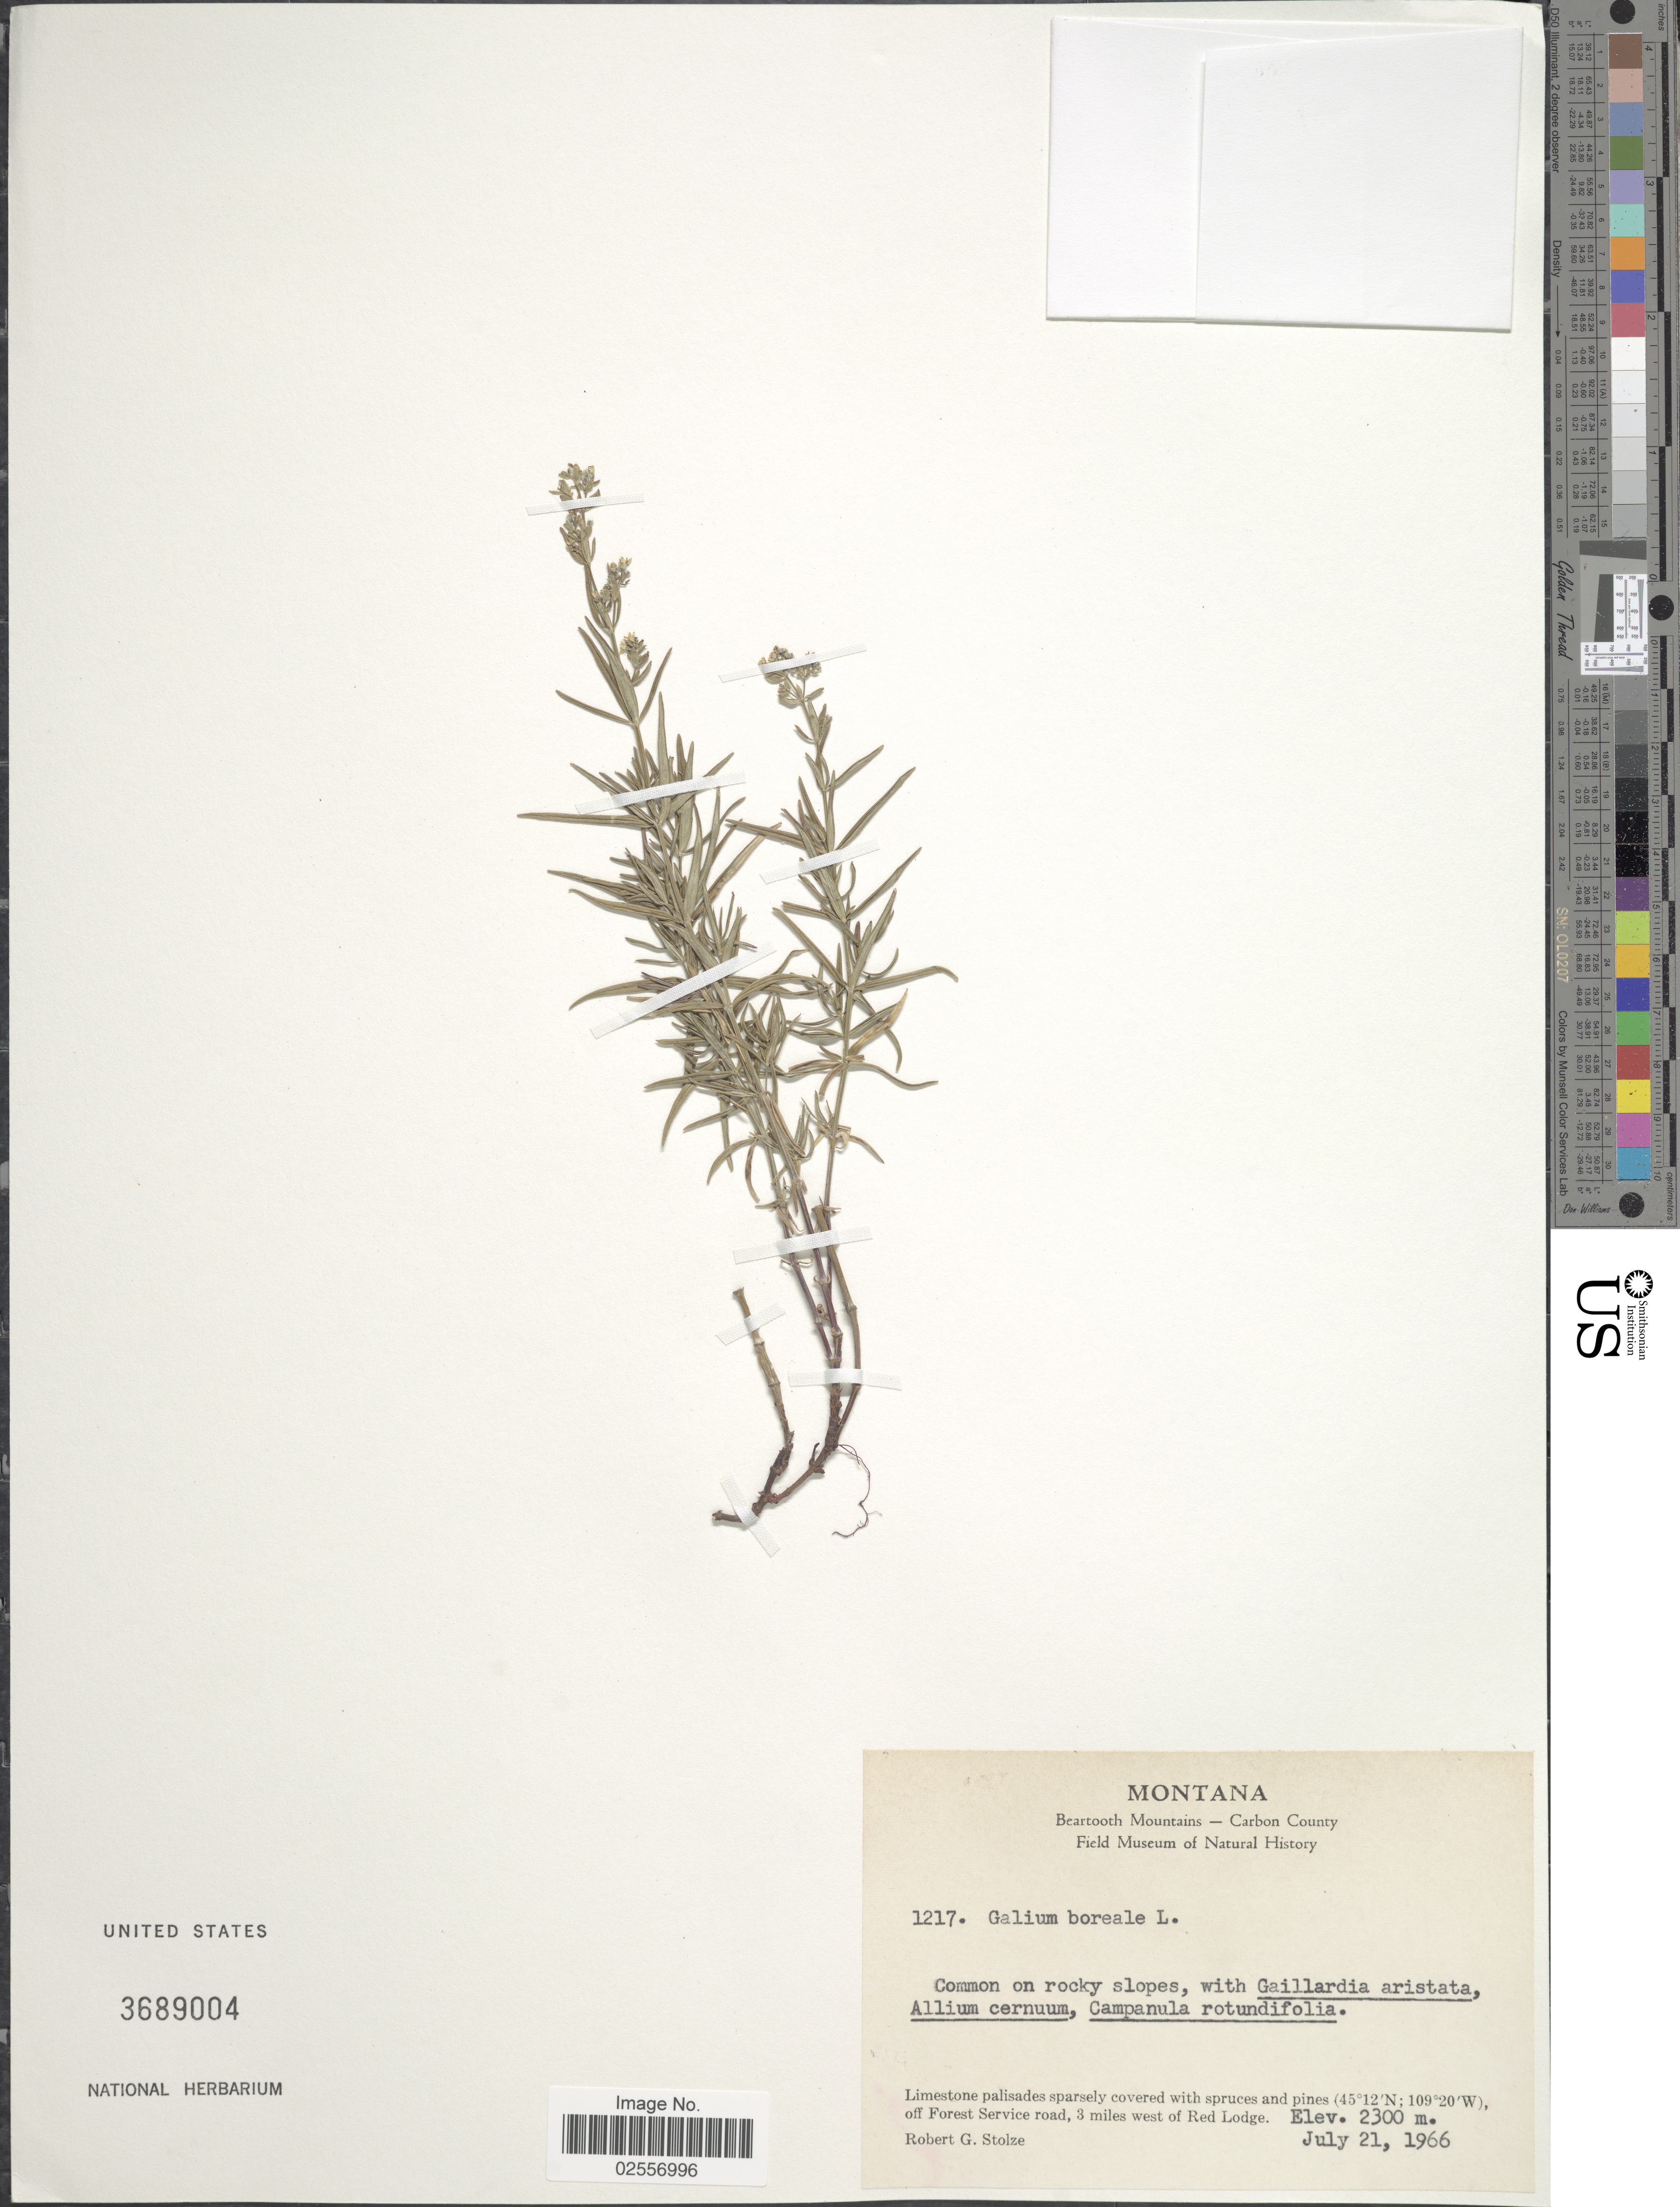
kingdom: Plantae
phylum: Tracheophyta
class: Magnoliopsida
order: Gentianales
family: Rubiaceae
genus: Galium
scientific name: Galium boreale L.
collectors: R. G. Stolze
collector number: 1217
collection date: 1966-07-21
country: United States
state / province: Montana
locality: Off Forest Service road, 3 miles west of Red Lodge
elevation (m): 2300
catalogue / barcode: US 3689004